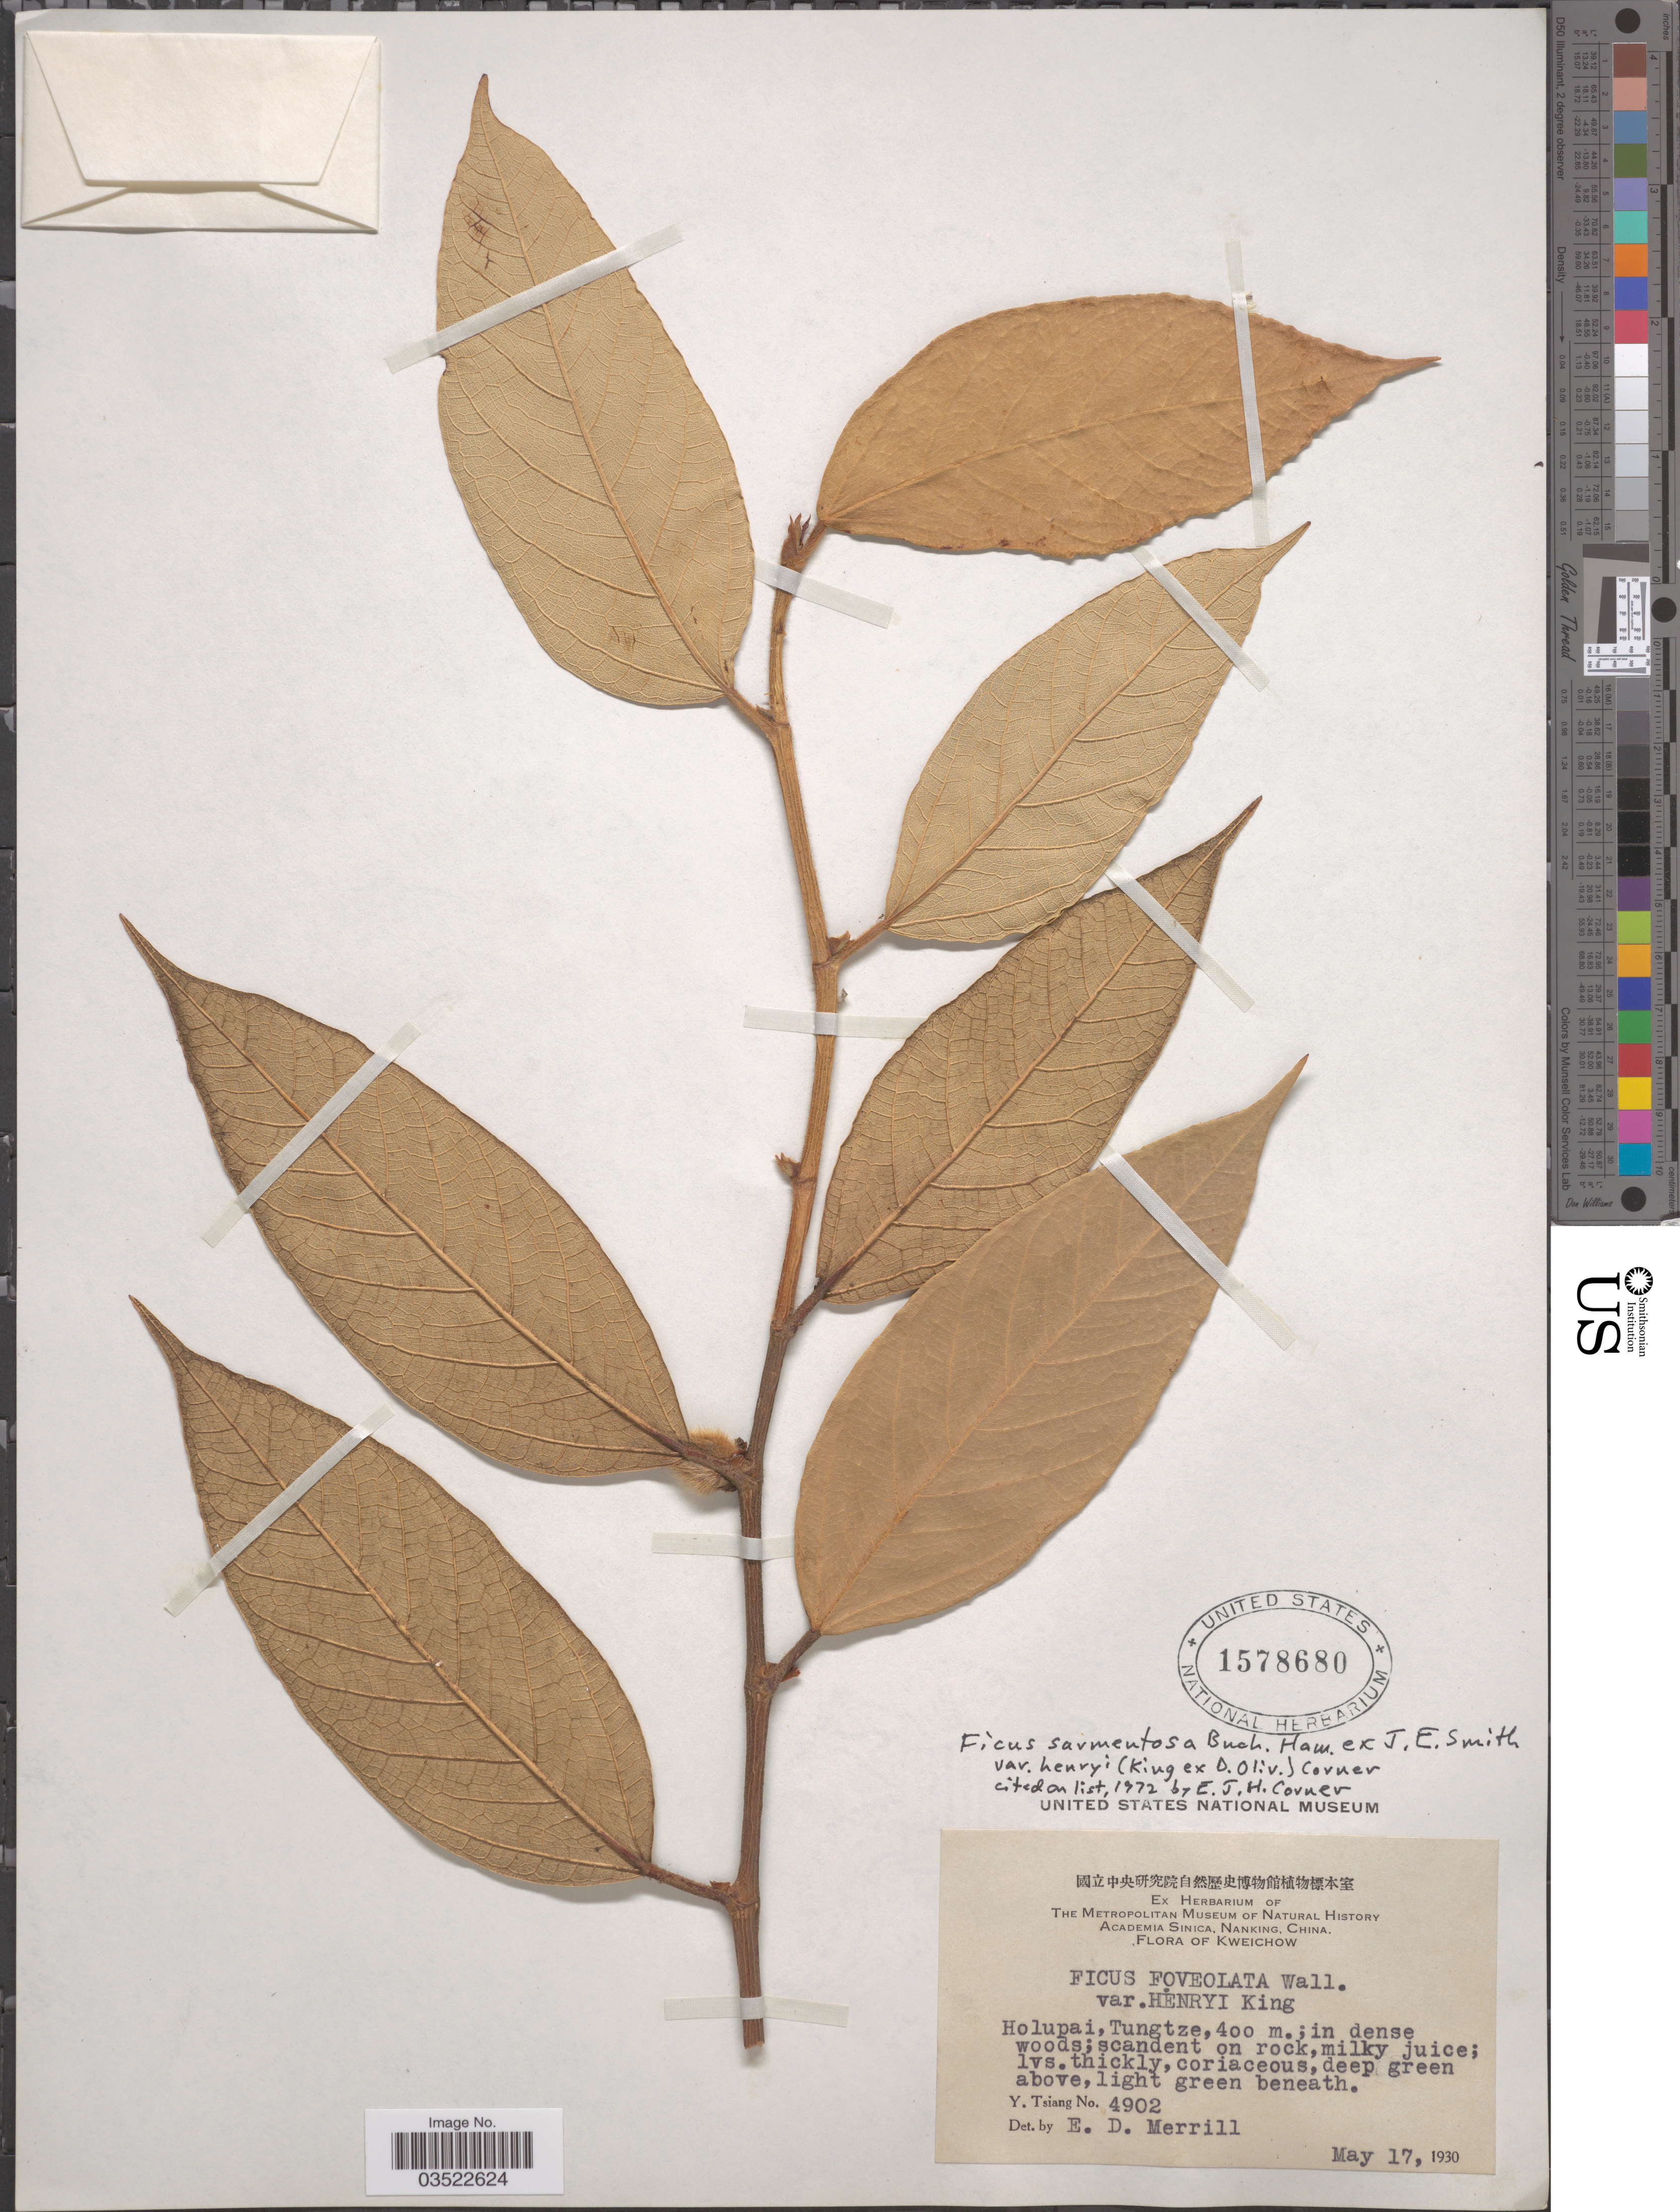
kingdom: Plantae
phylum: Tracheophyta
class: Magnoliopsida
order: Rosales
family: Moraceae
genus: Ficus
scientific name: Ficus sarmentosa var. henryi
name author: (King ex Oliv.) Corner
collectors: Y. Tsiang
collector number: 4902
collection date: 1930-05-17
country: China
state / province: Guizhou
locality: Kweichow. Holupai, Tungtze.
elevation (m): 400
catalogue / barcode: US 1578680